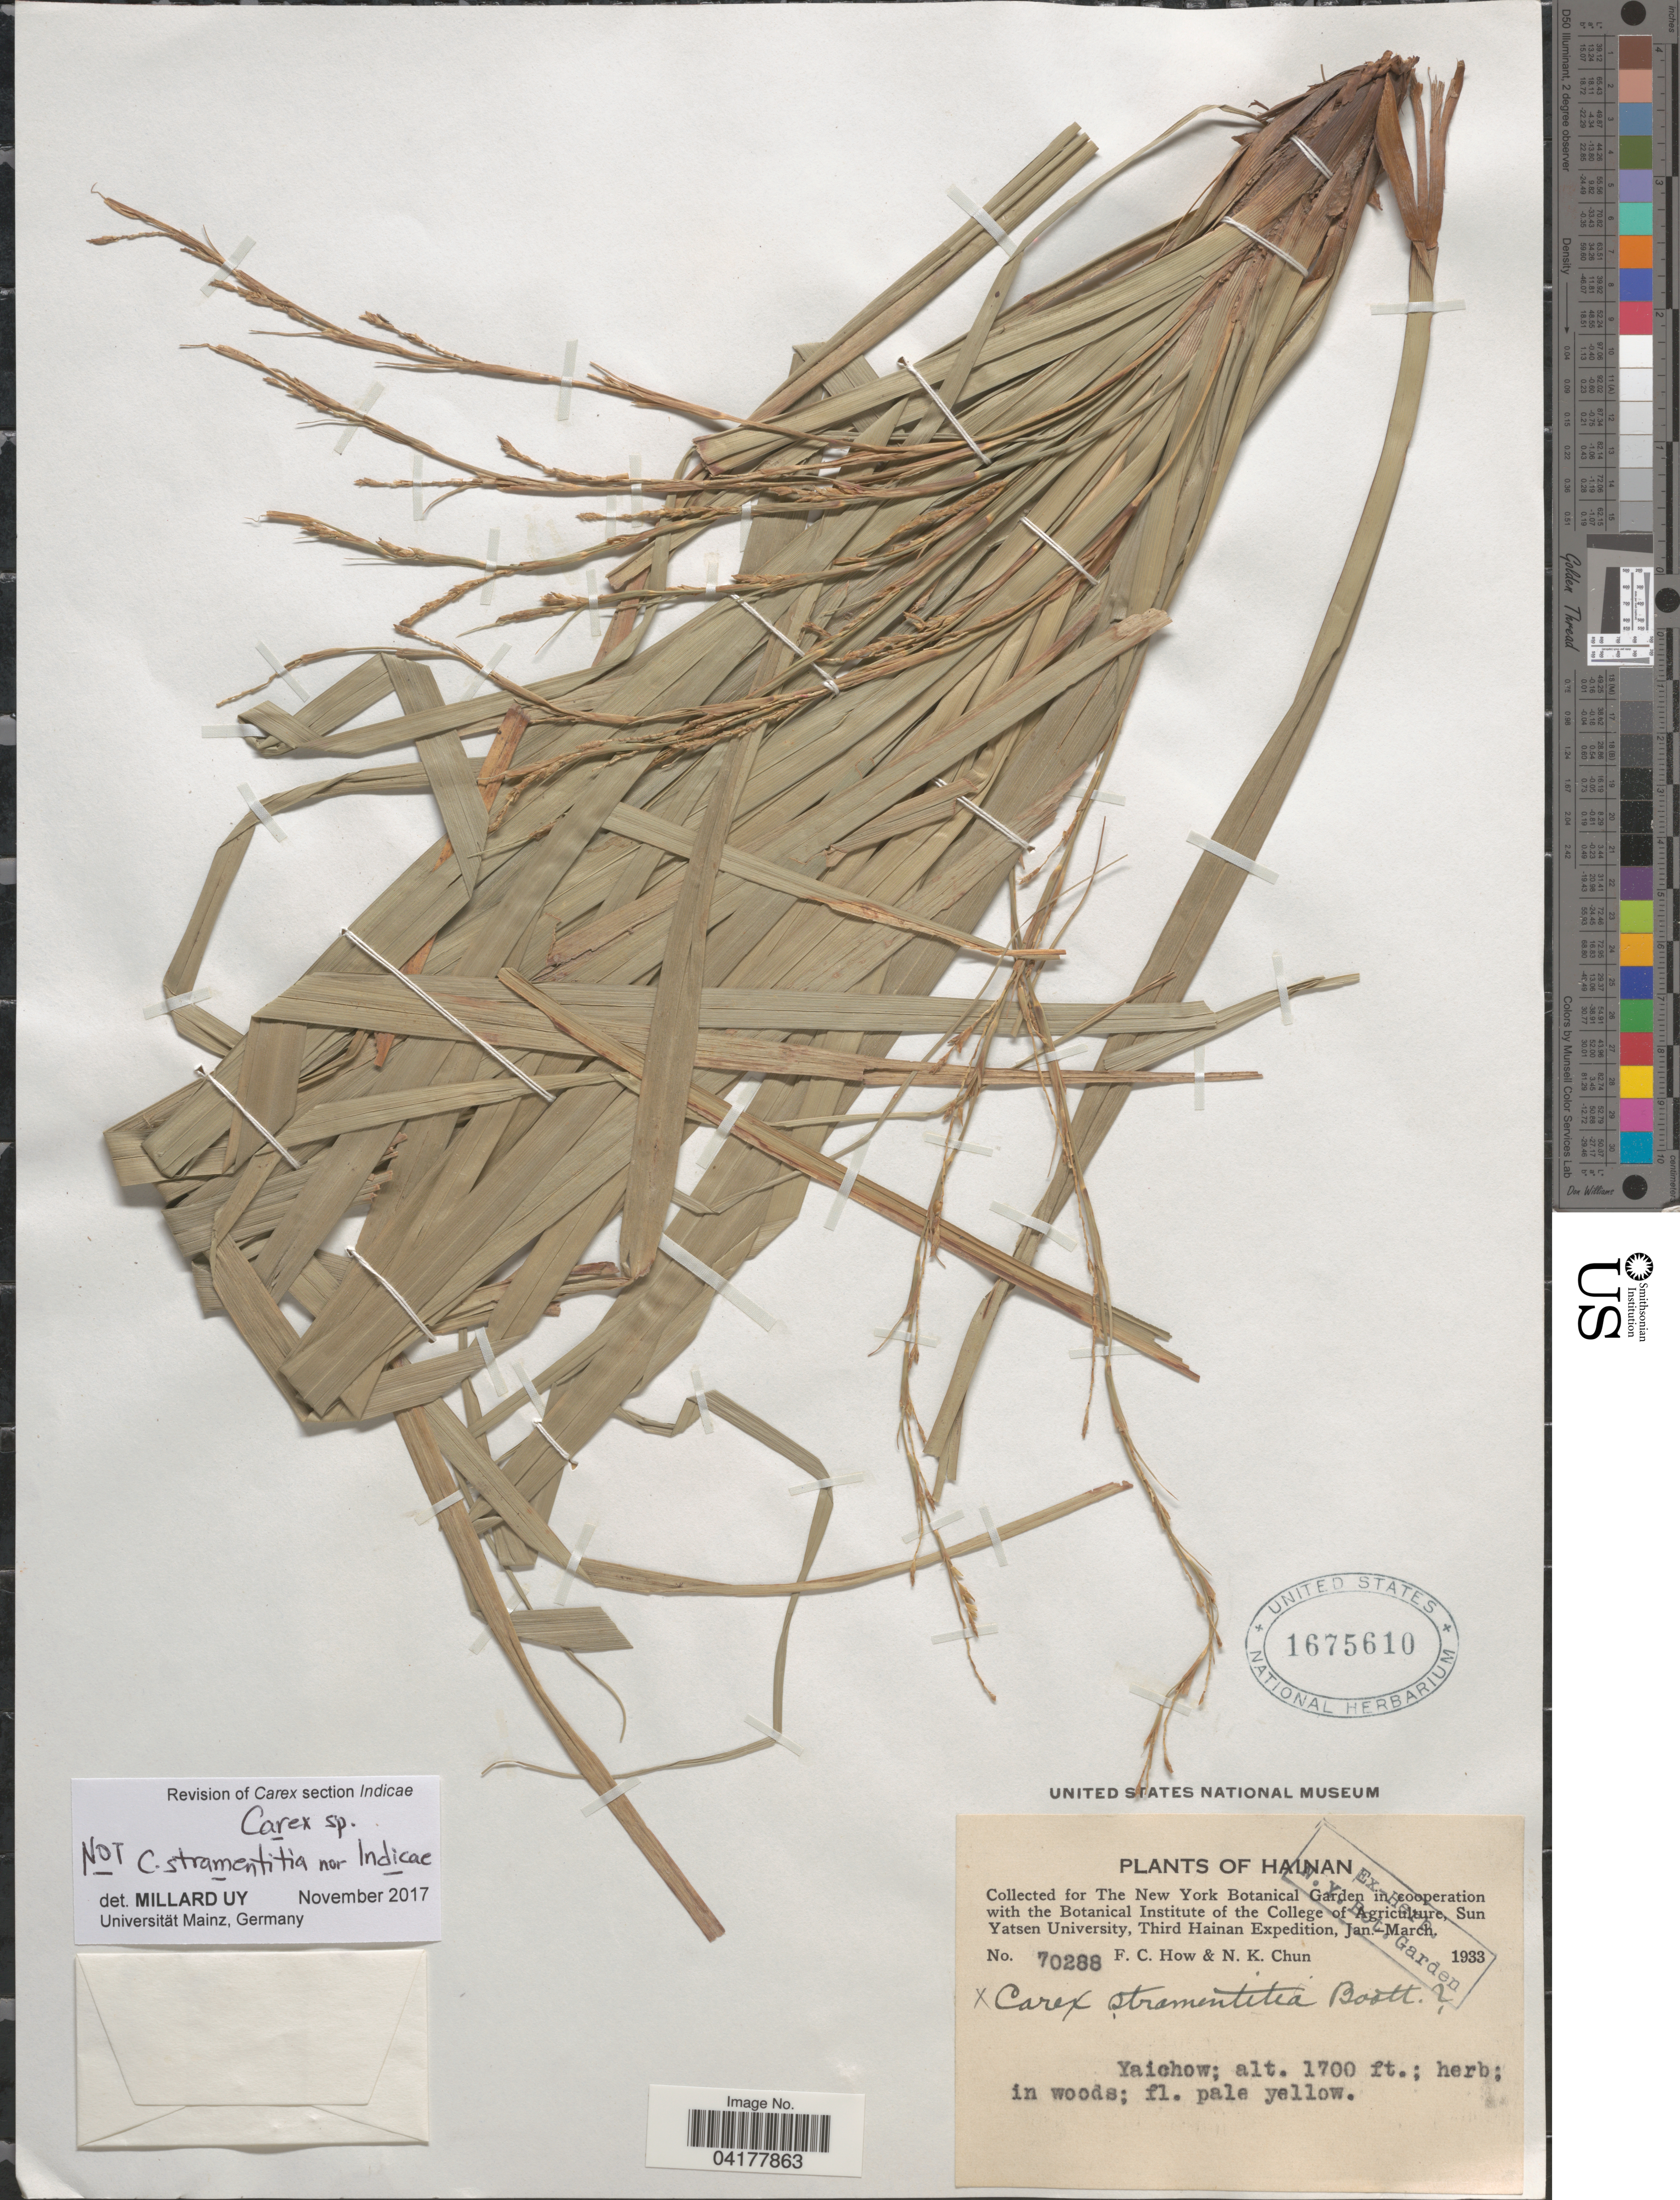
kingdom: Plantae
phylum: Tracheophyta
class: Liliopsida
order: Poales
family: Cyperaceae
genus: Carex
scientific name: Carex sp.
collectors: F. C. How & N. K. Chun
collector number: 70288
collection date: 1933-01/1933-03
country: China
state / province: Hainan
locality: Third Hainan Expedition, Jan.-March. Yaichow.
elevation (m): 518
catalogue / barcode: US 1675610